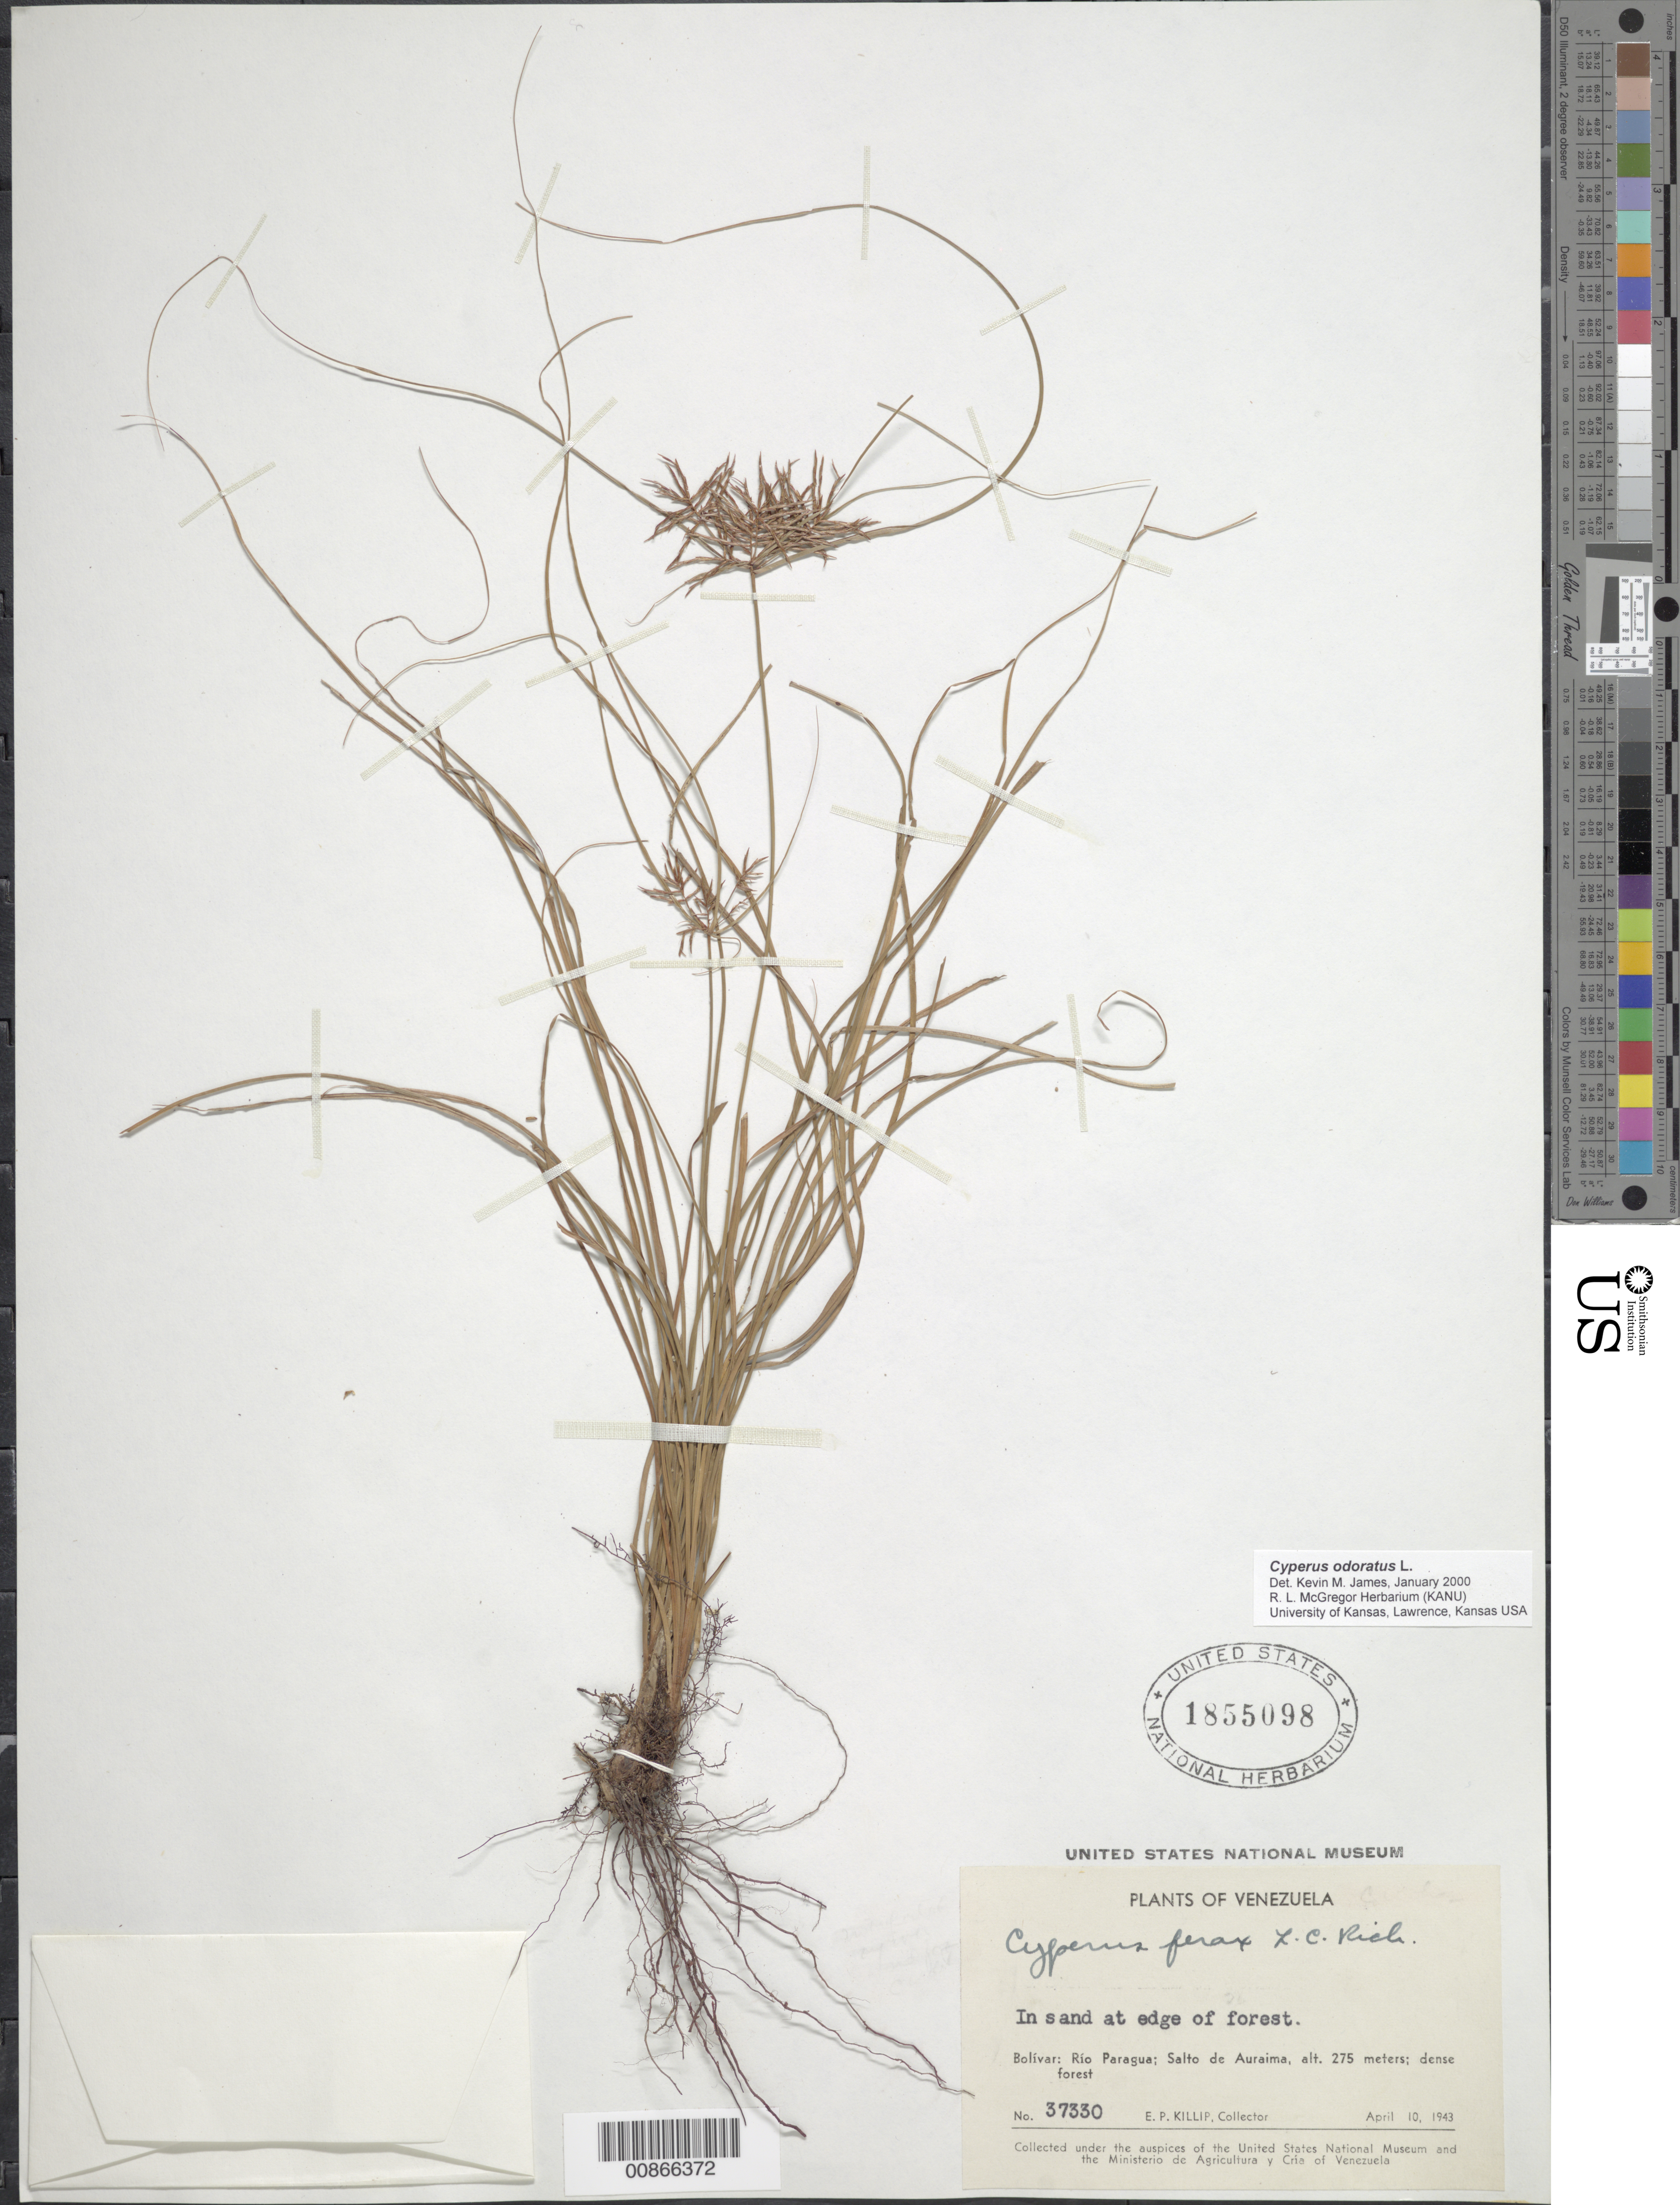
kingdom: Plantae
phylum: Tracheophyta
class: Liliopsida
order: Poales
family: Cyperaceae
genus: Cyperus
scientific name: Cyperus odoratus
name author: L.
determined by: James, K. M.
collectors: E. P. Killip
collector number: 37330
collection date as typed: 10-Apr-43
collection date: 1943-04-10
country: Venezuela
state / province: Bolívar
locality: Salto de Auraima, Río Paragua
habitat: Sand at edge of dense forest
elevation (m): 275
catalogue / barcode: US 1855098